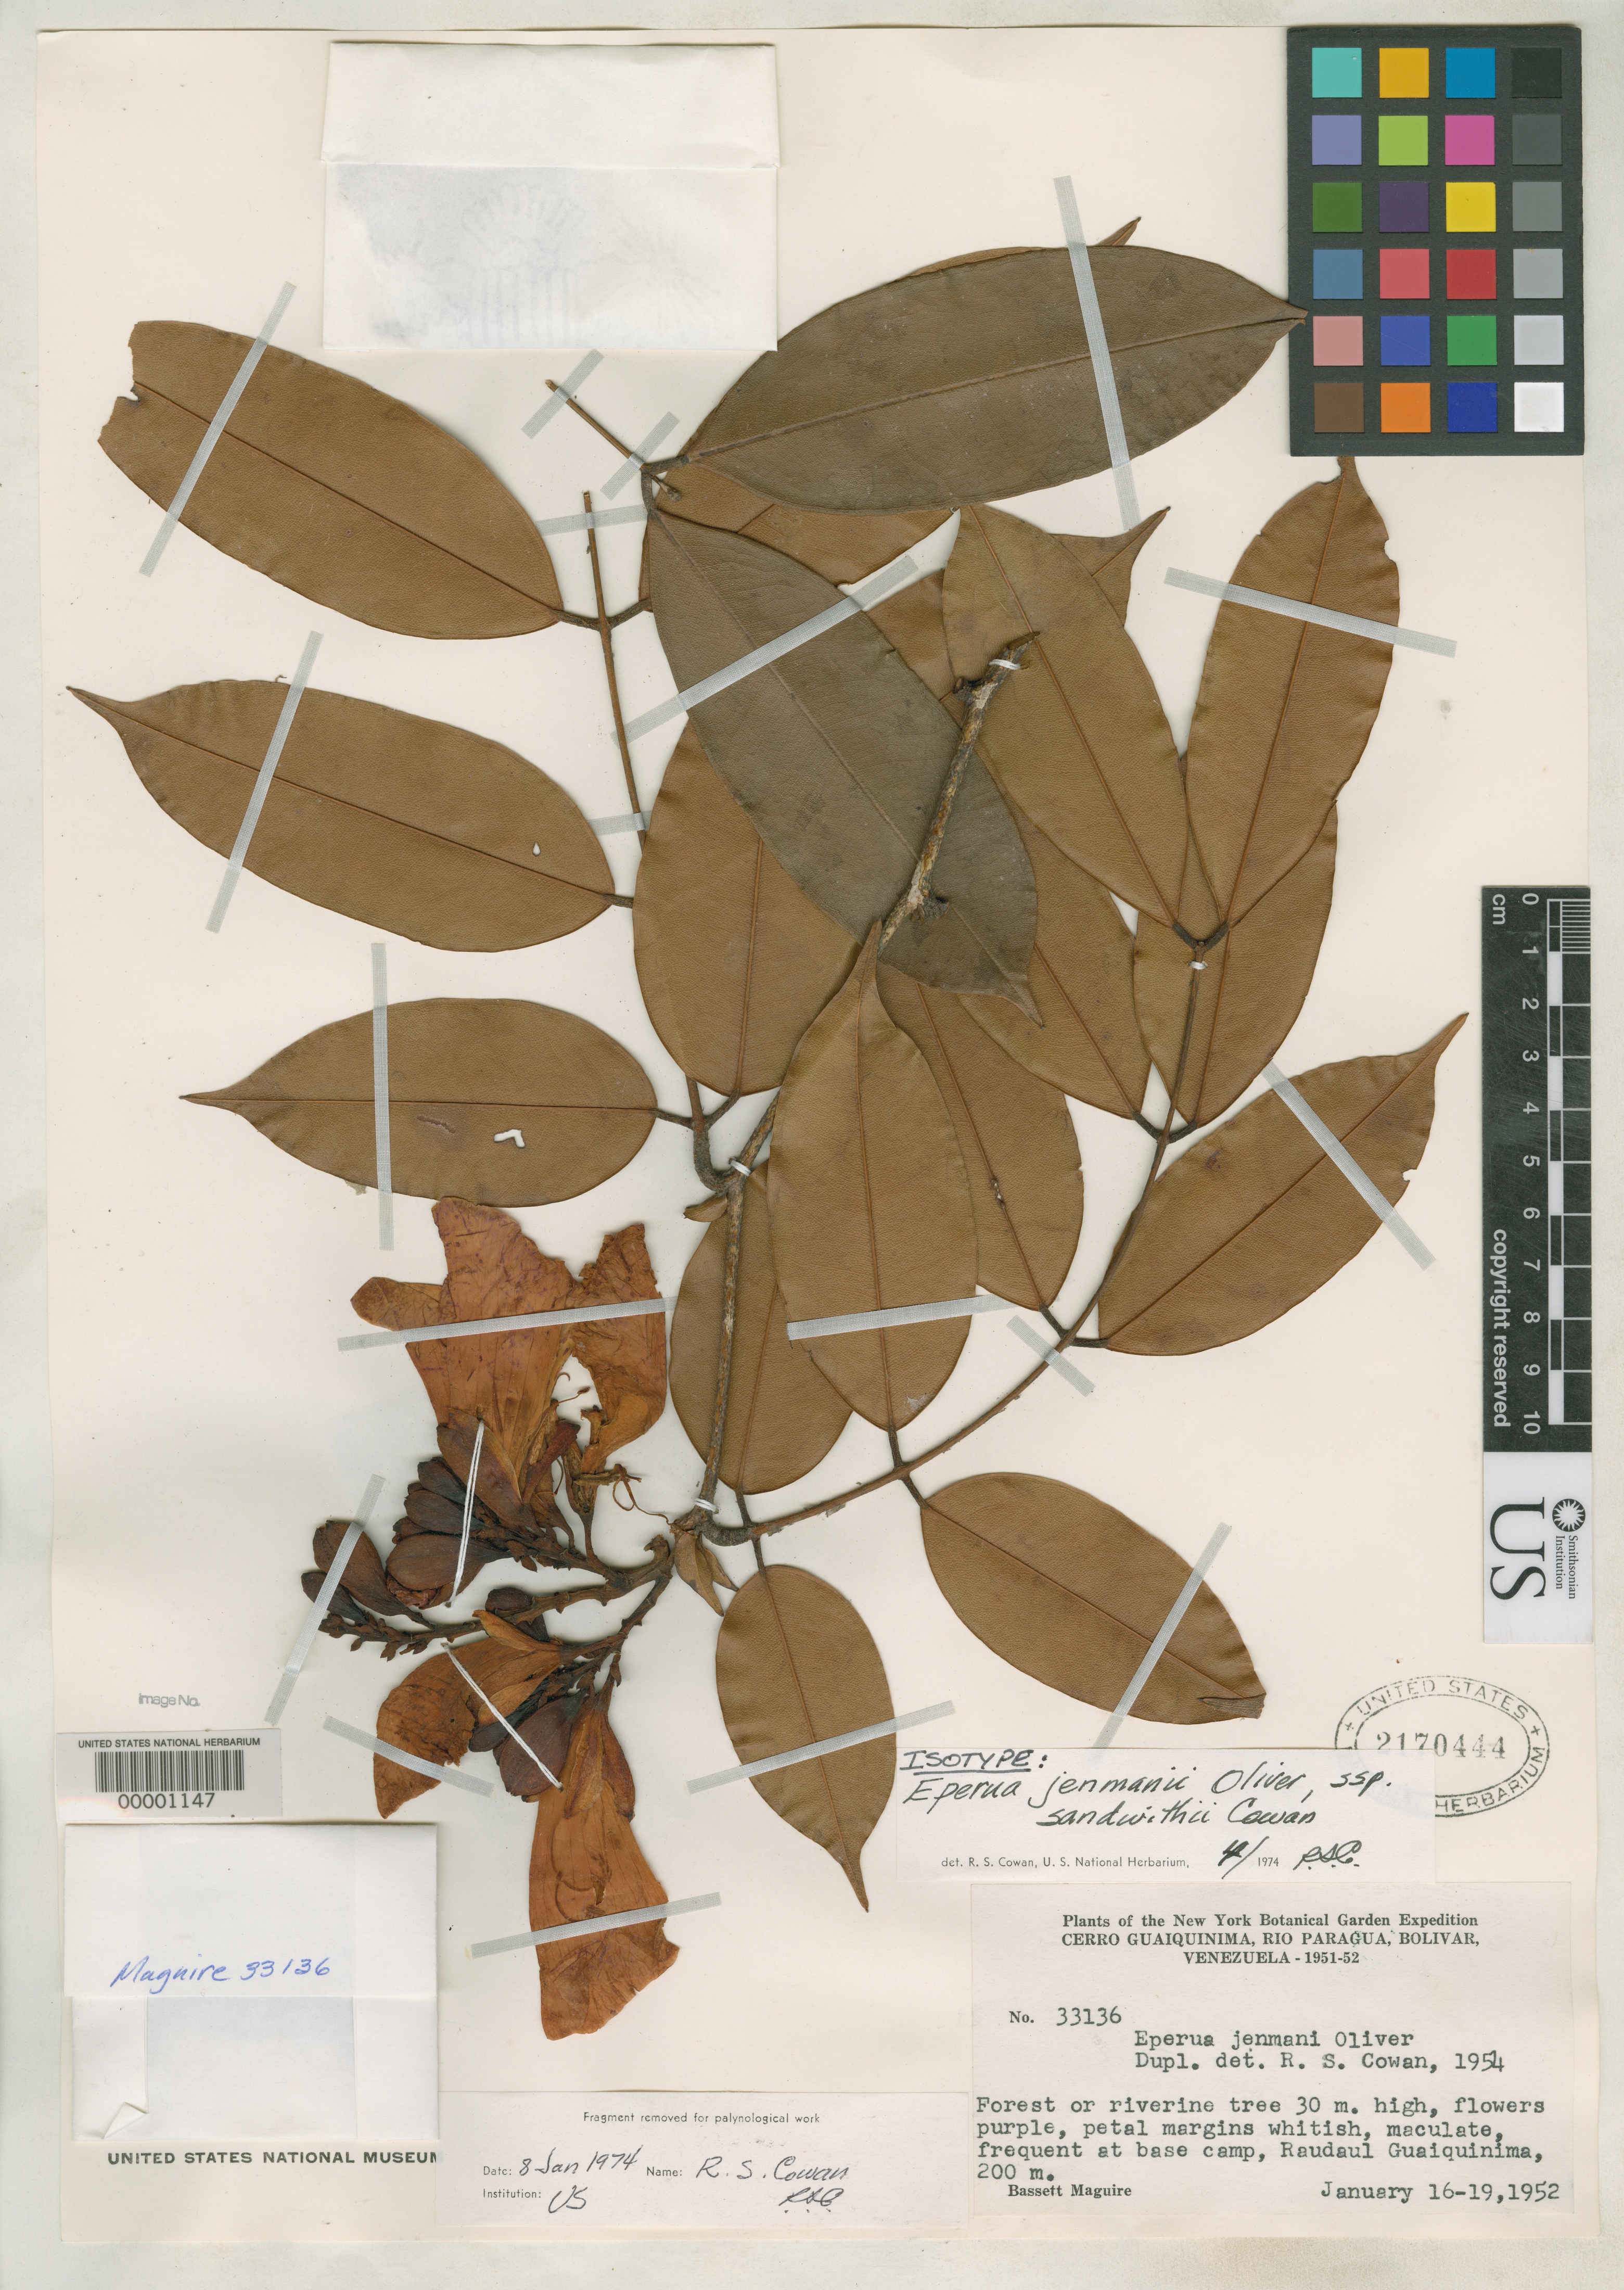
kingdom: Plantae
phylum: Tracheophyta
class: Magnoliopsida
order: Fabales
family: Fabaceae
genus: Eperua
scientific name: Eperua jenmanii subsp. sandwithii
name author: R.S. Cowan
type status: Isotype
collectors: B. Maguire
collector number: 33136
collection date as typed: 16 Jan 1952 to 19 Jan 1952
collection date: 1952-01-16/1952-01-19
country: Venezuela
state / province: Bolivar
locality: Raudaul Guaiquinima.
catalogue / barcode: US 2170444